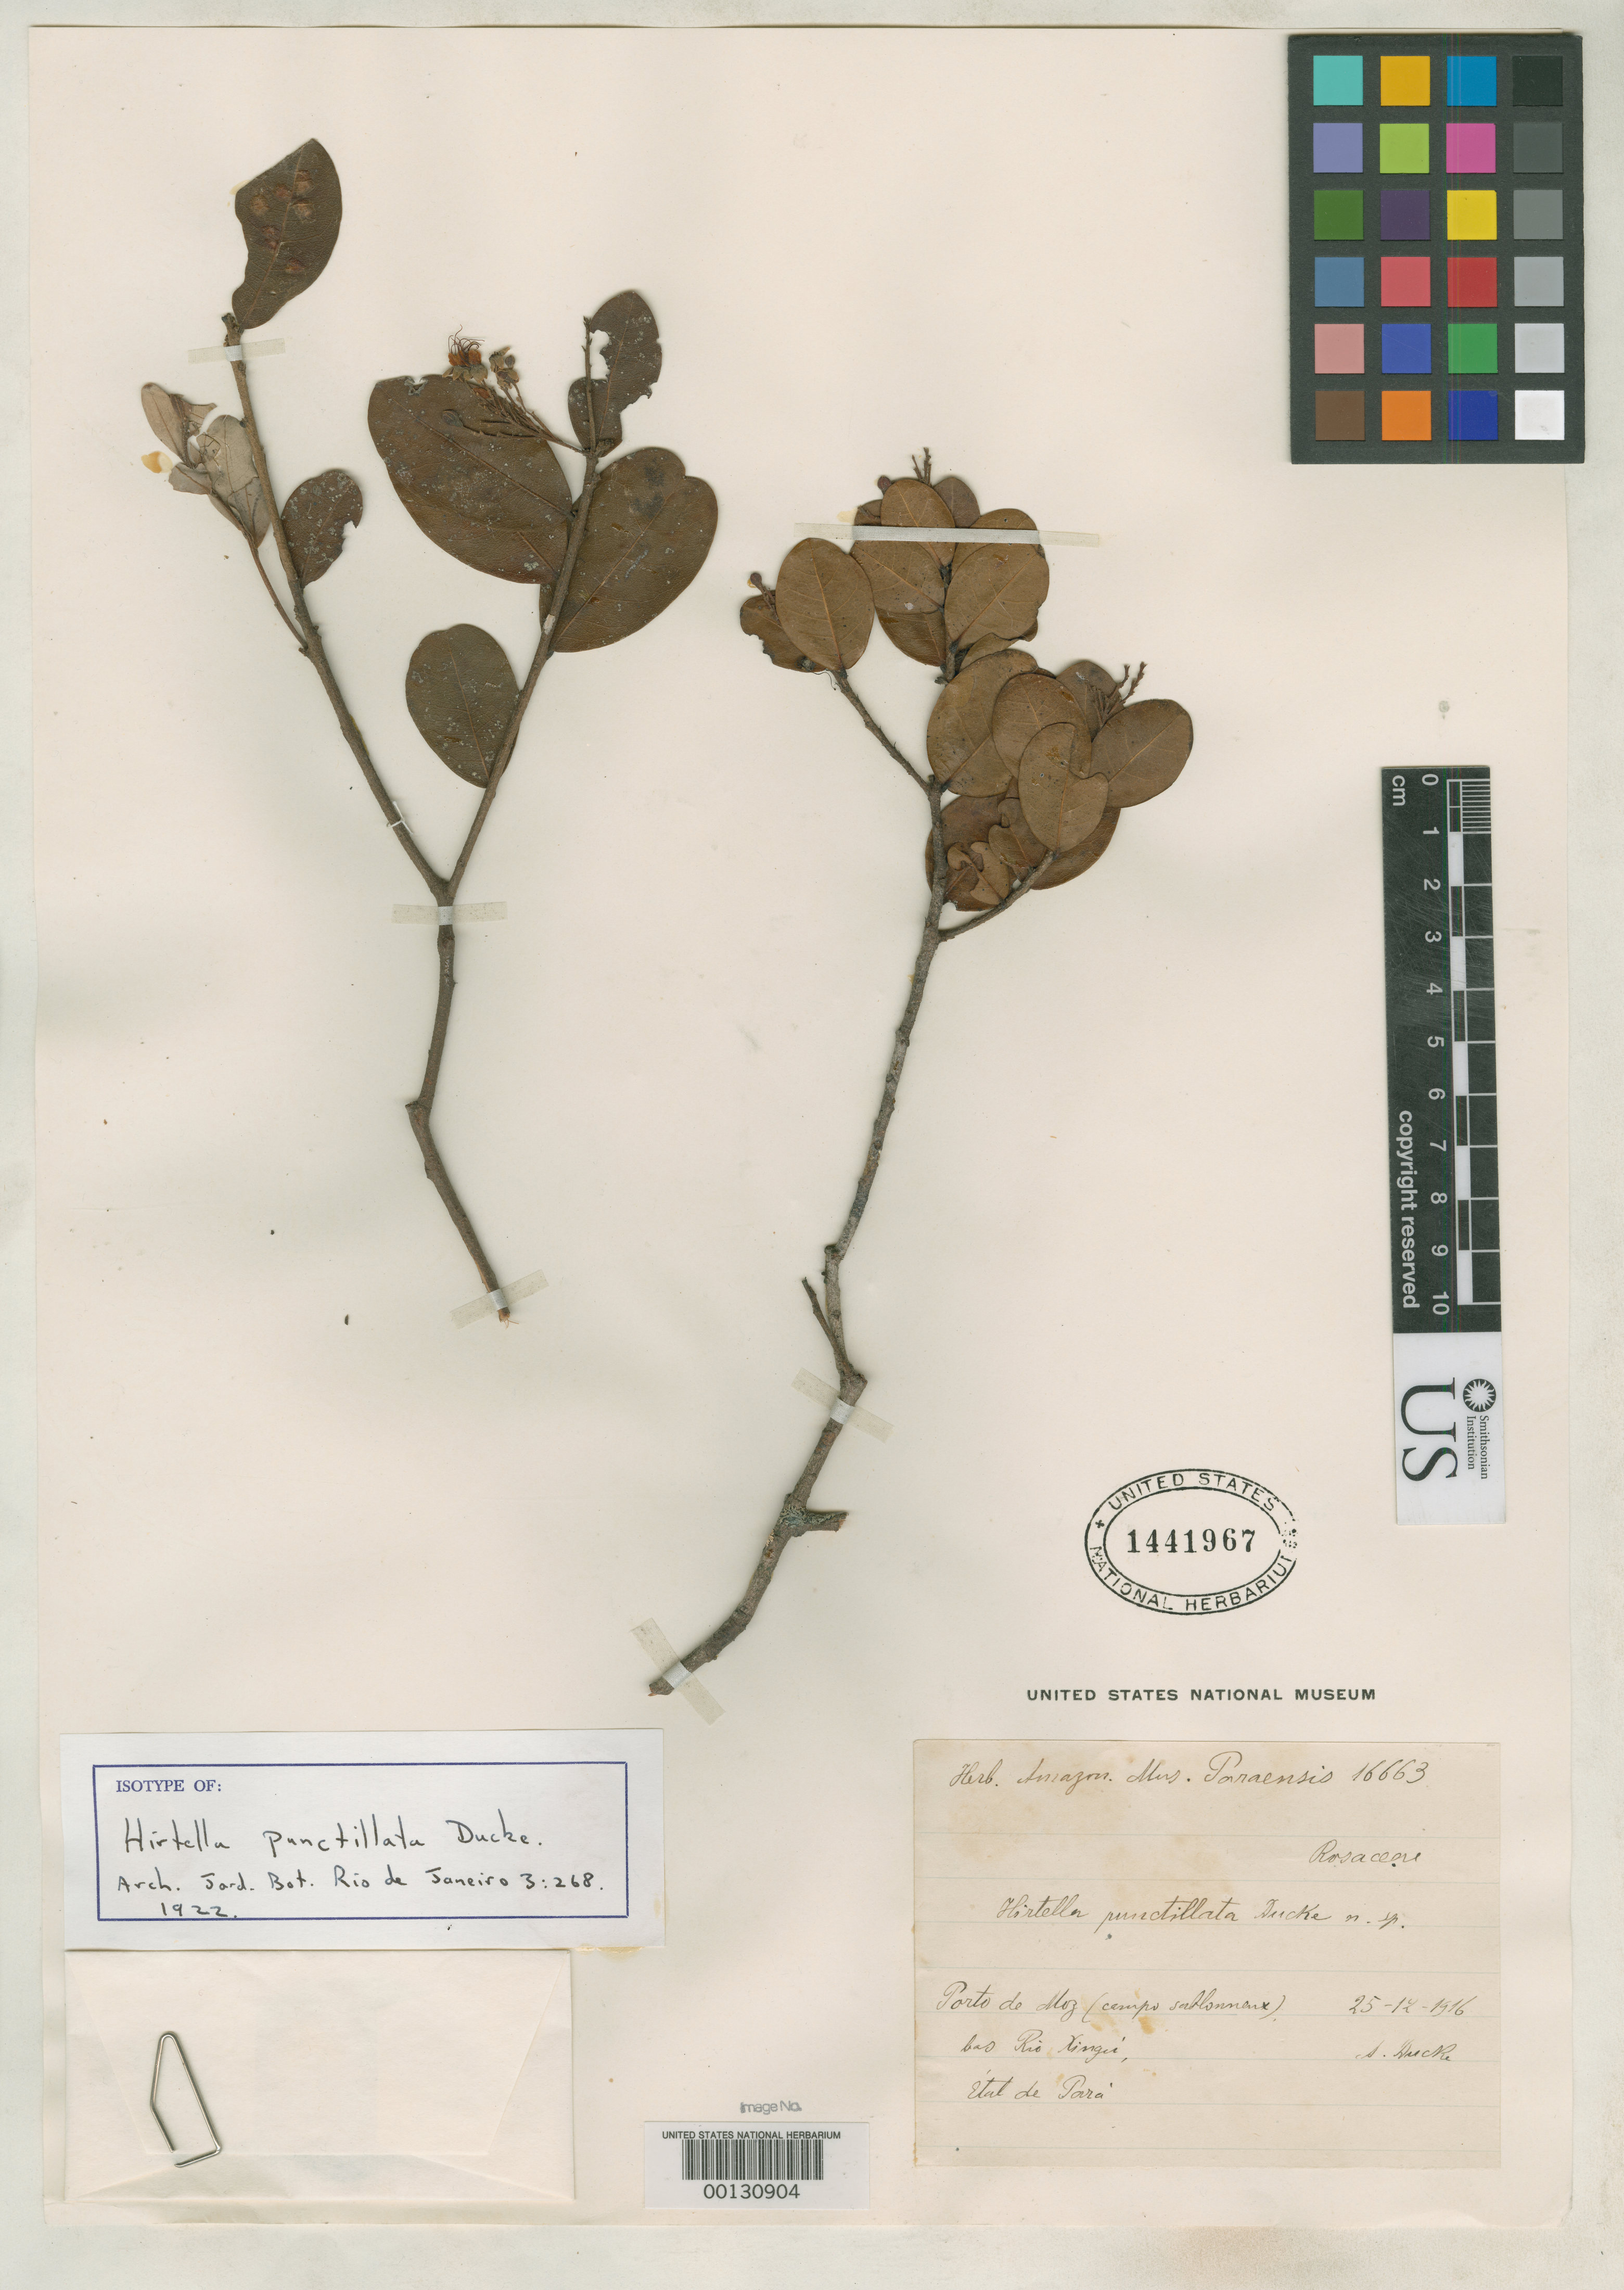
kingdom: Plantae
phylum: Tracheophyta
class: Magnoliopsida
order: Malpighiales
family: Chrysobalanaceae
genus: Hirtella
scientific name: Hirtella punctillata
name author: Ducke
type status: Isotype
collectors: A. Ducke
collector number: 16663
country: Brazil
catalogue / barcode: US 1441967